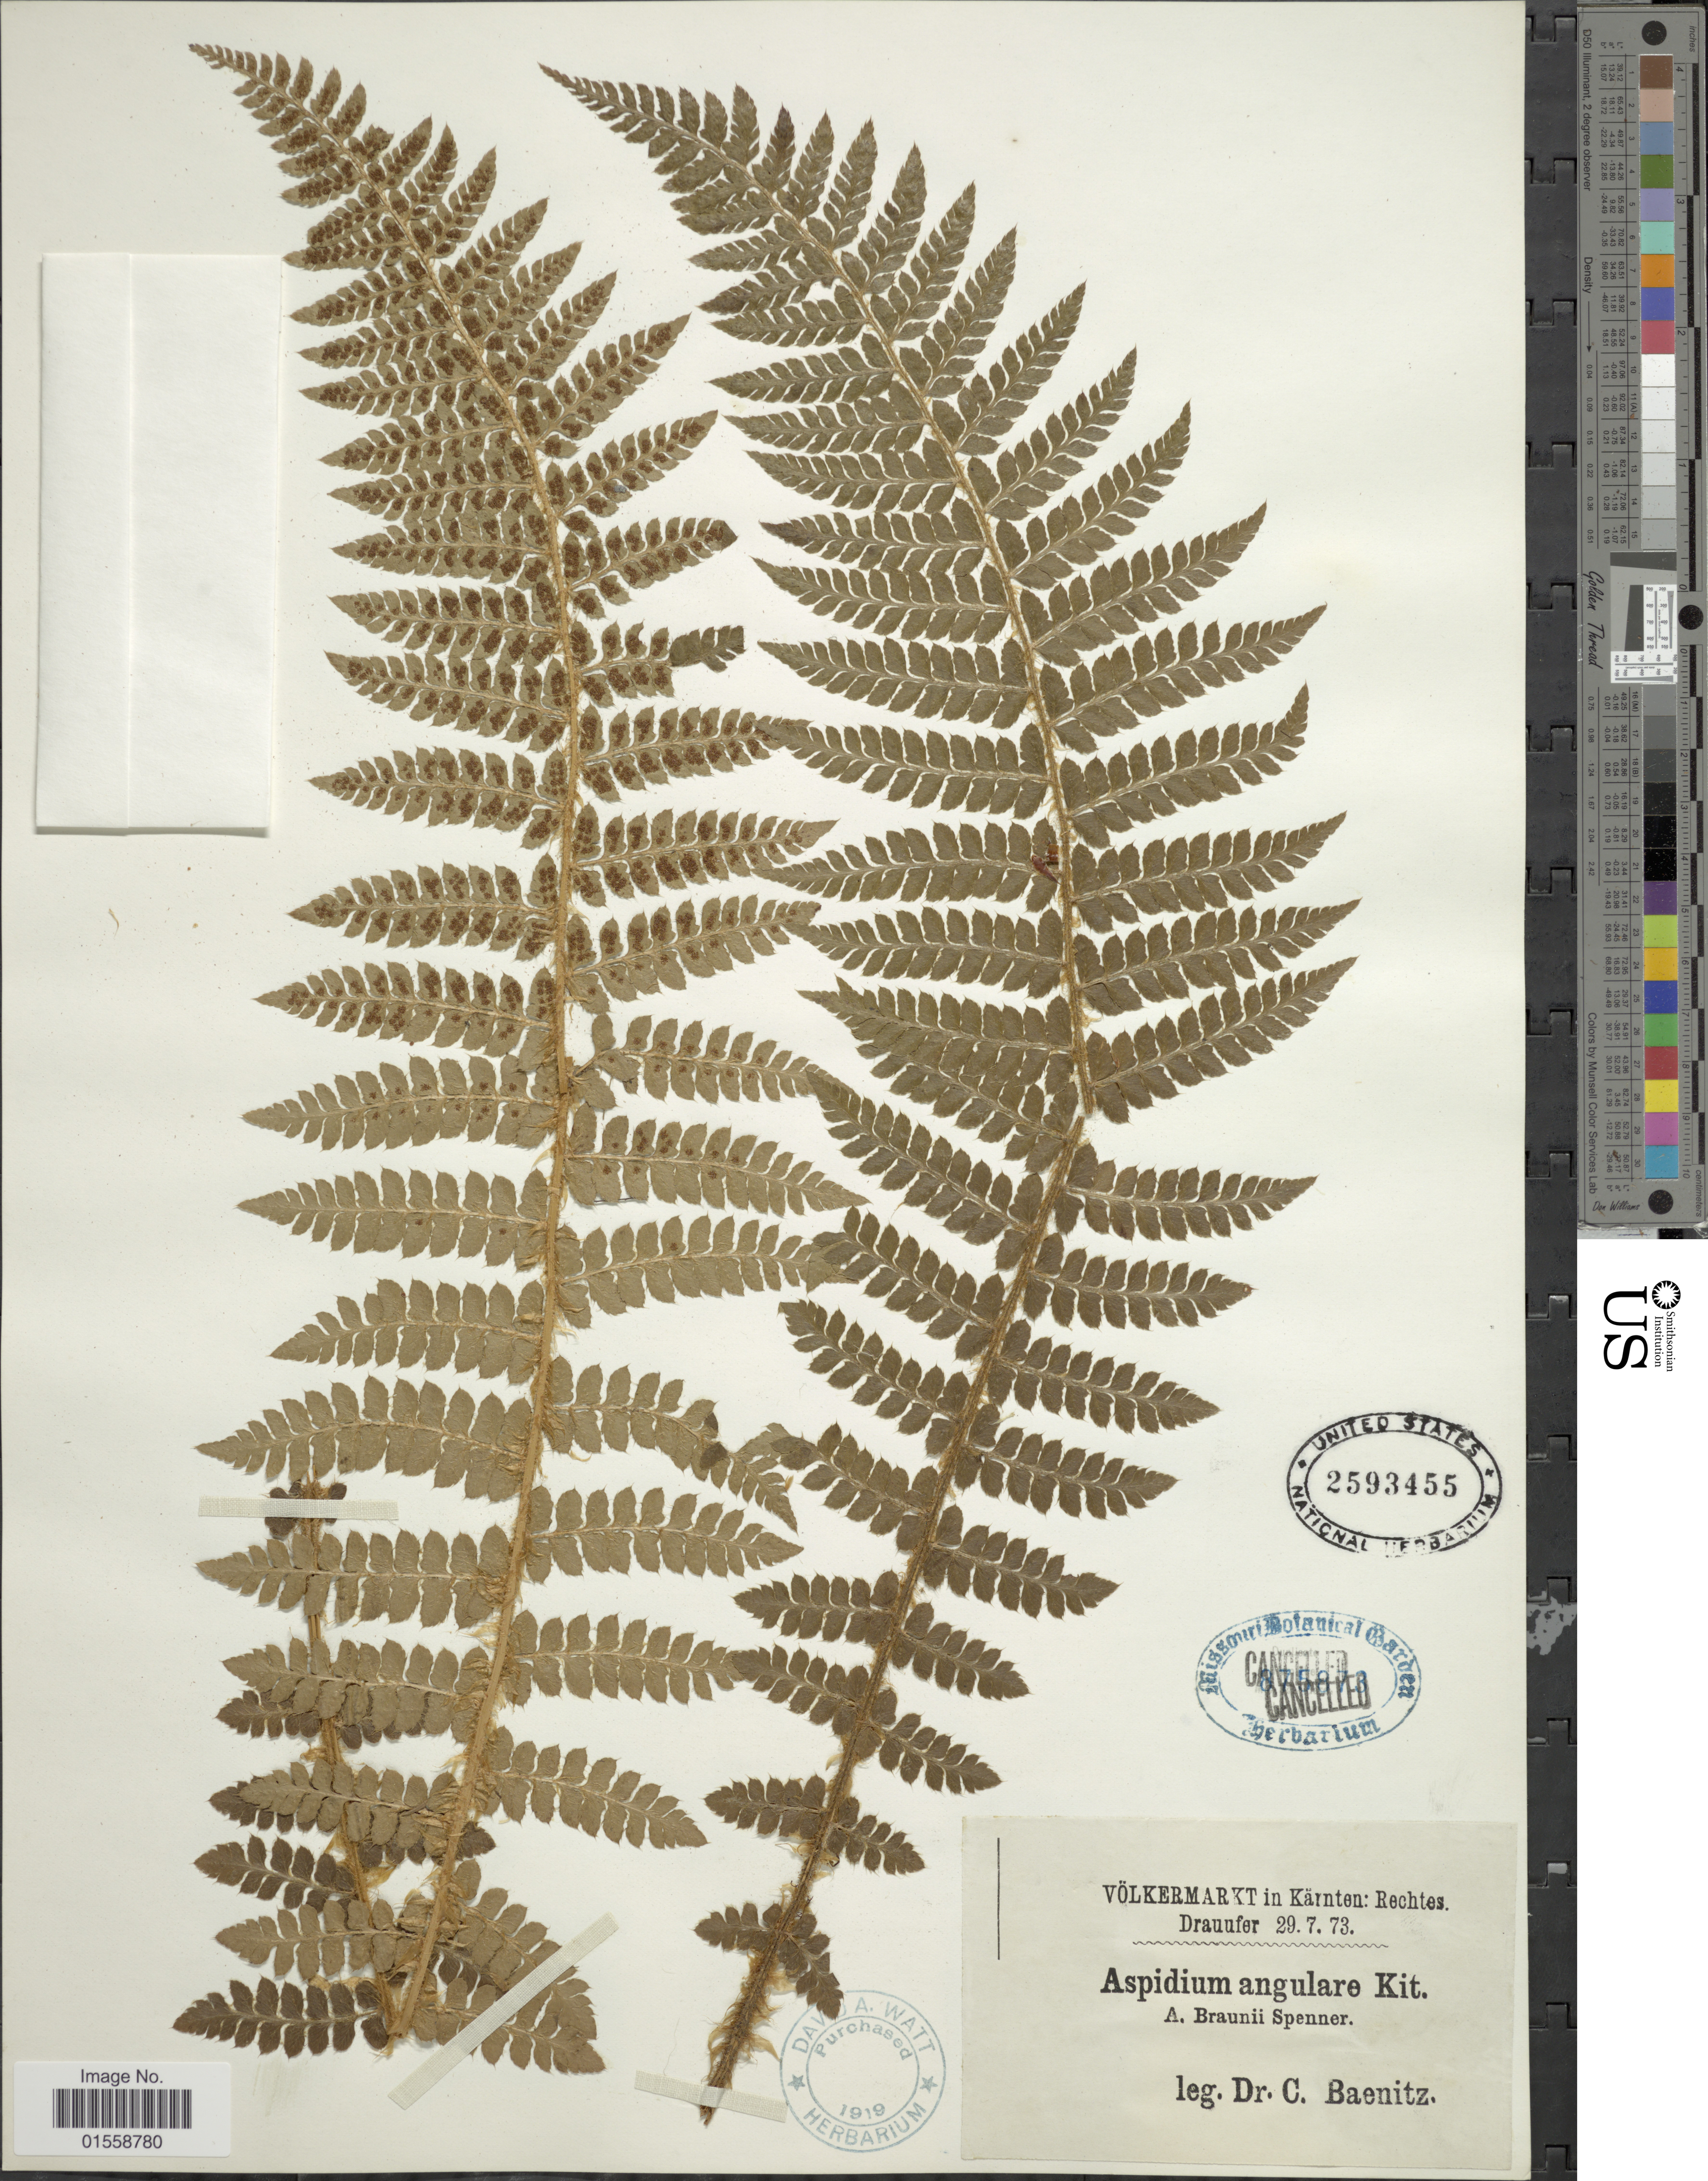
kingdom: Plantae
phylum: Tracheophyta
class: Polypodiopsida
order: Polypodiales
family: Dryopteridaceae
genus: Polystichum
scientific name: Polystichum setiferum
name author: (Forssk.) Moore ex Woynar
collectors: C. G. Baenitz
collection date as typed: Transcribed d/m/y: 29/7/73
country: Austria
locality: Völkermarkt in Kärnten: Rechtes.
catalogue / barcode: US 2593455